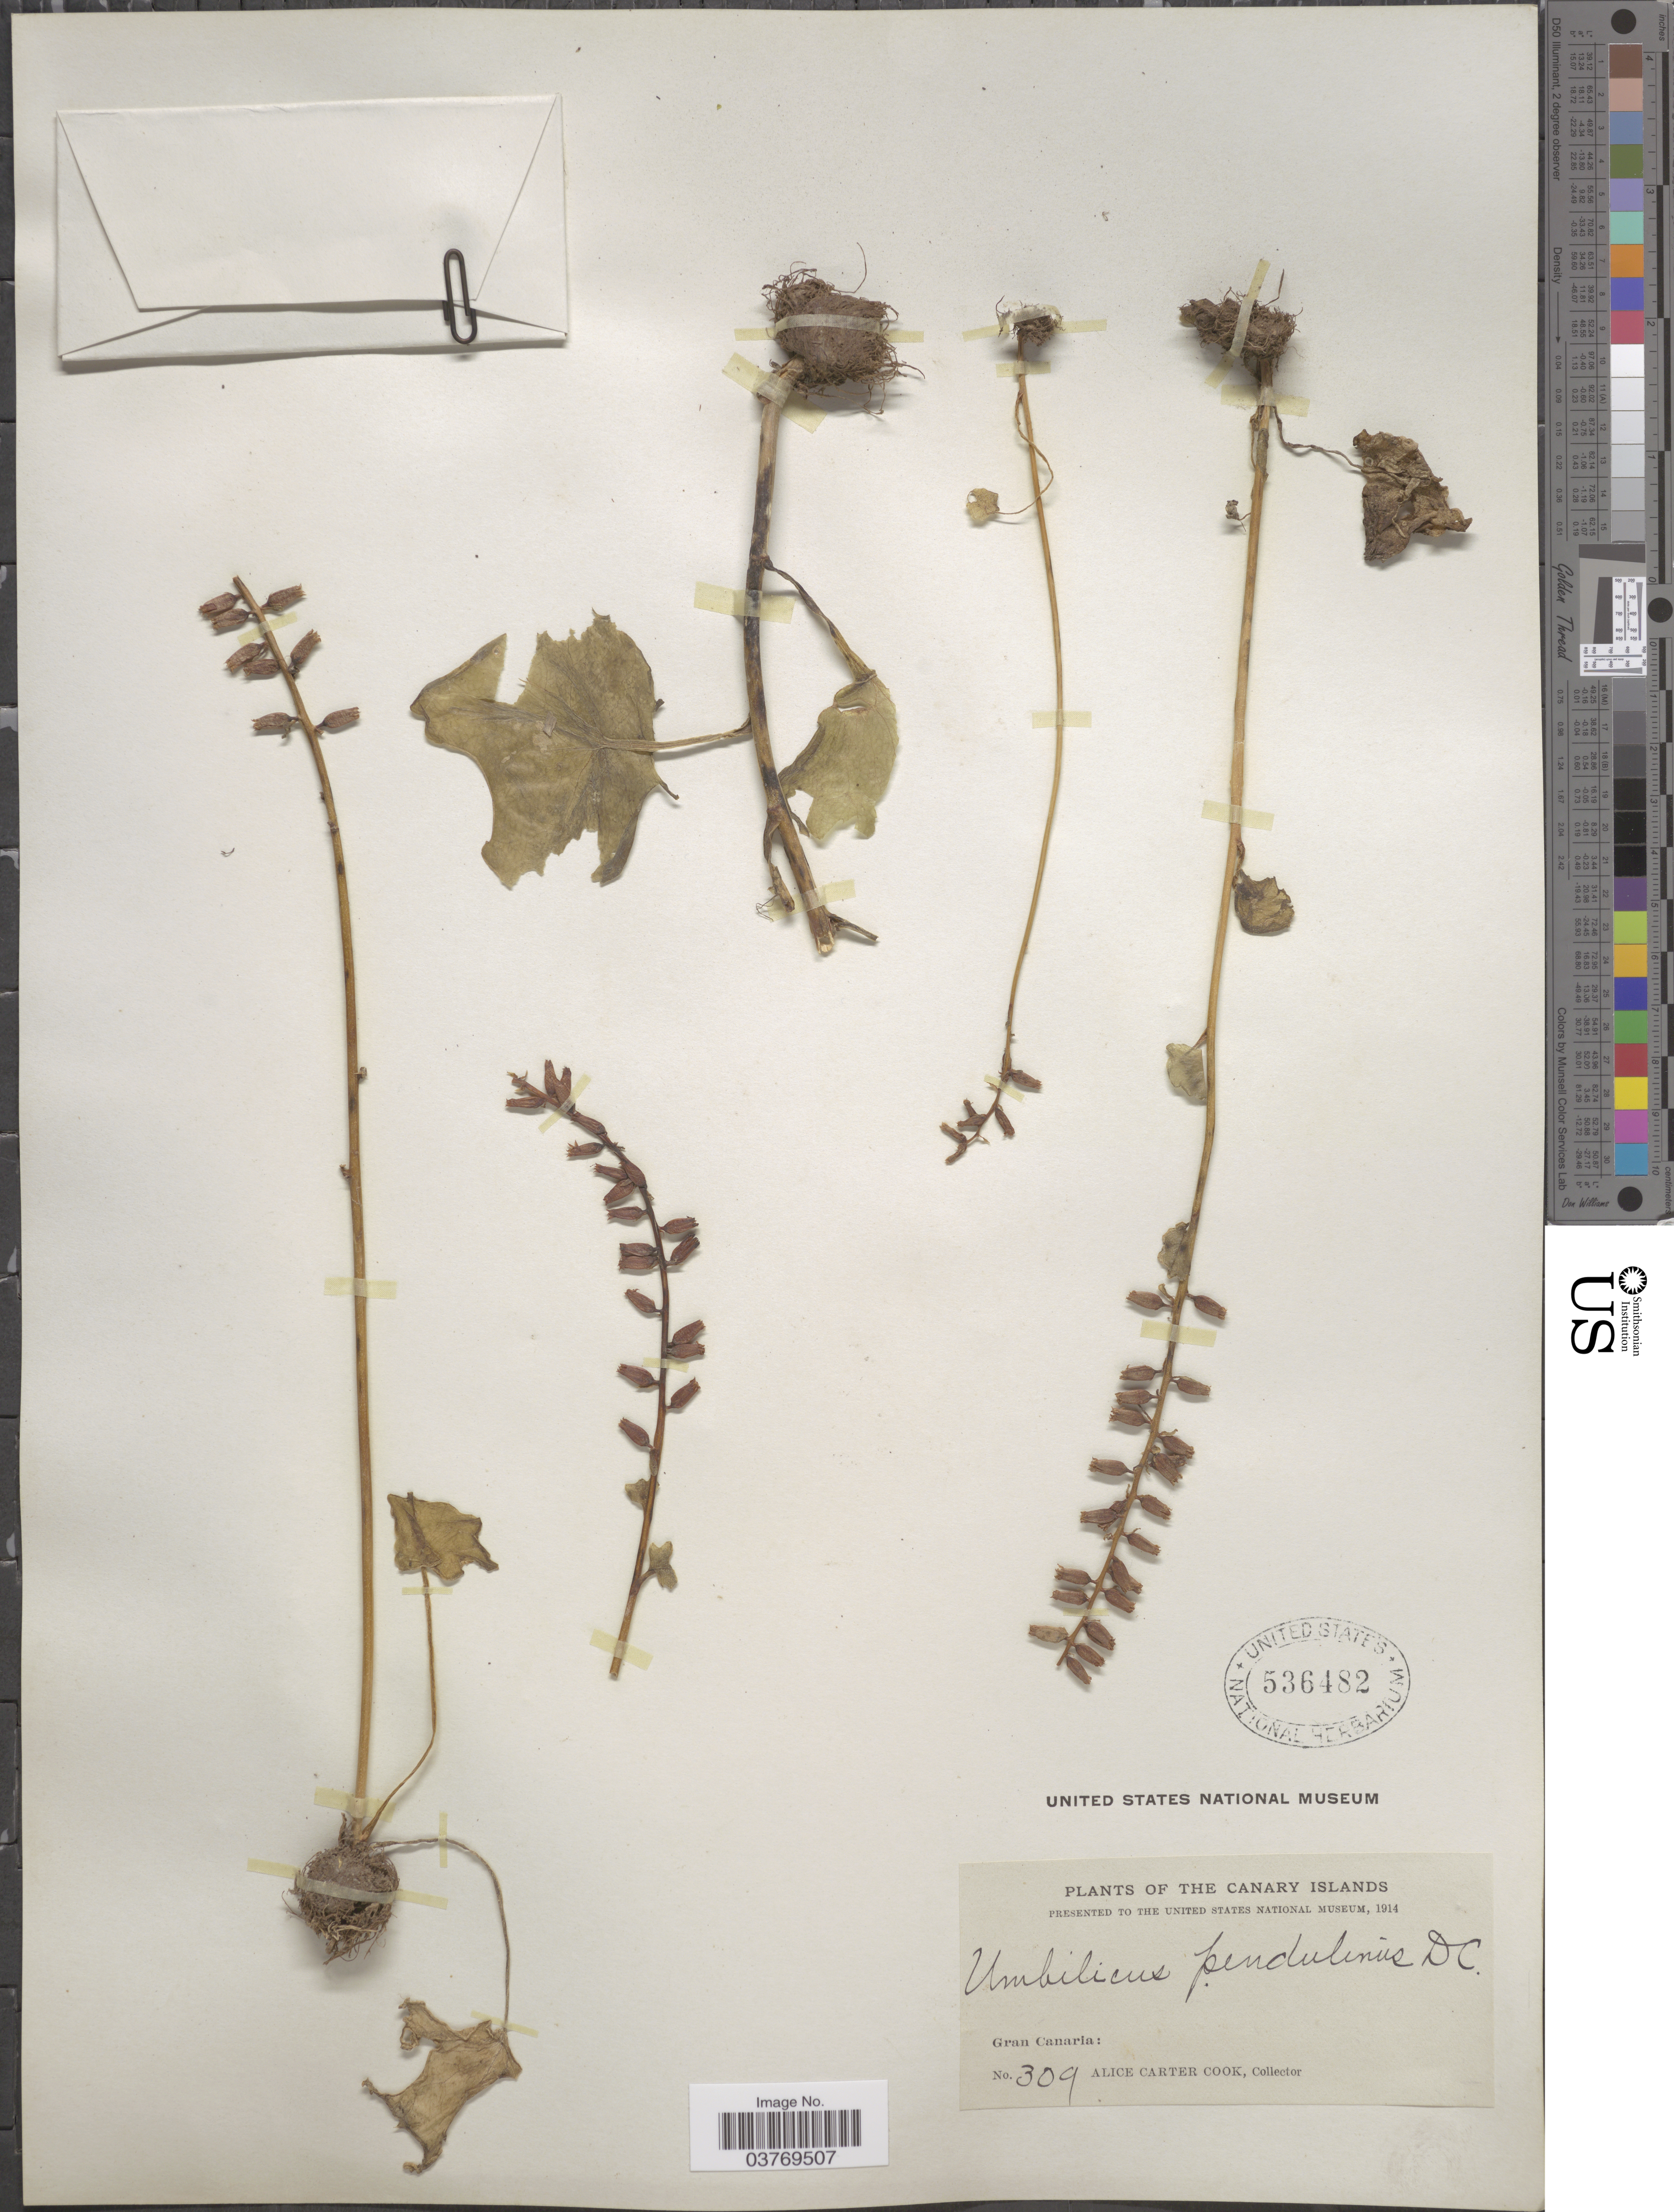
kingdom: Plantae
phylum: Tracheophyta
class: Magnoliopsida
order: Saxifragales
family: Crassulaceae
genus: Cotyledon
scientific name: Cotyledon pendulina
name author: Batt.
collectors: Alice C. Cook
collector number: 309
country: Spain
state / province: Canarias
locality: The Canary Islands. Gran Canaria.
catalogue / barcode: US 536482